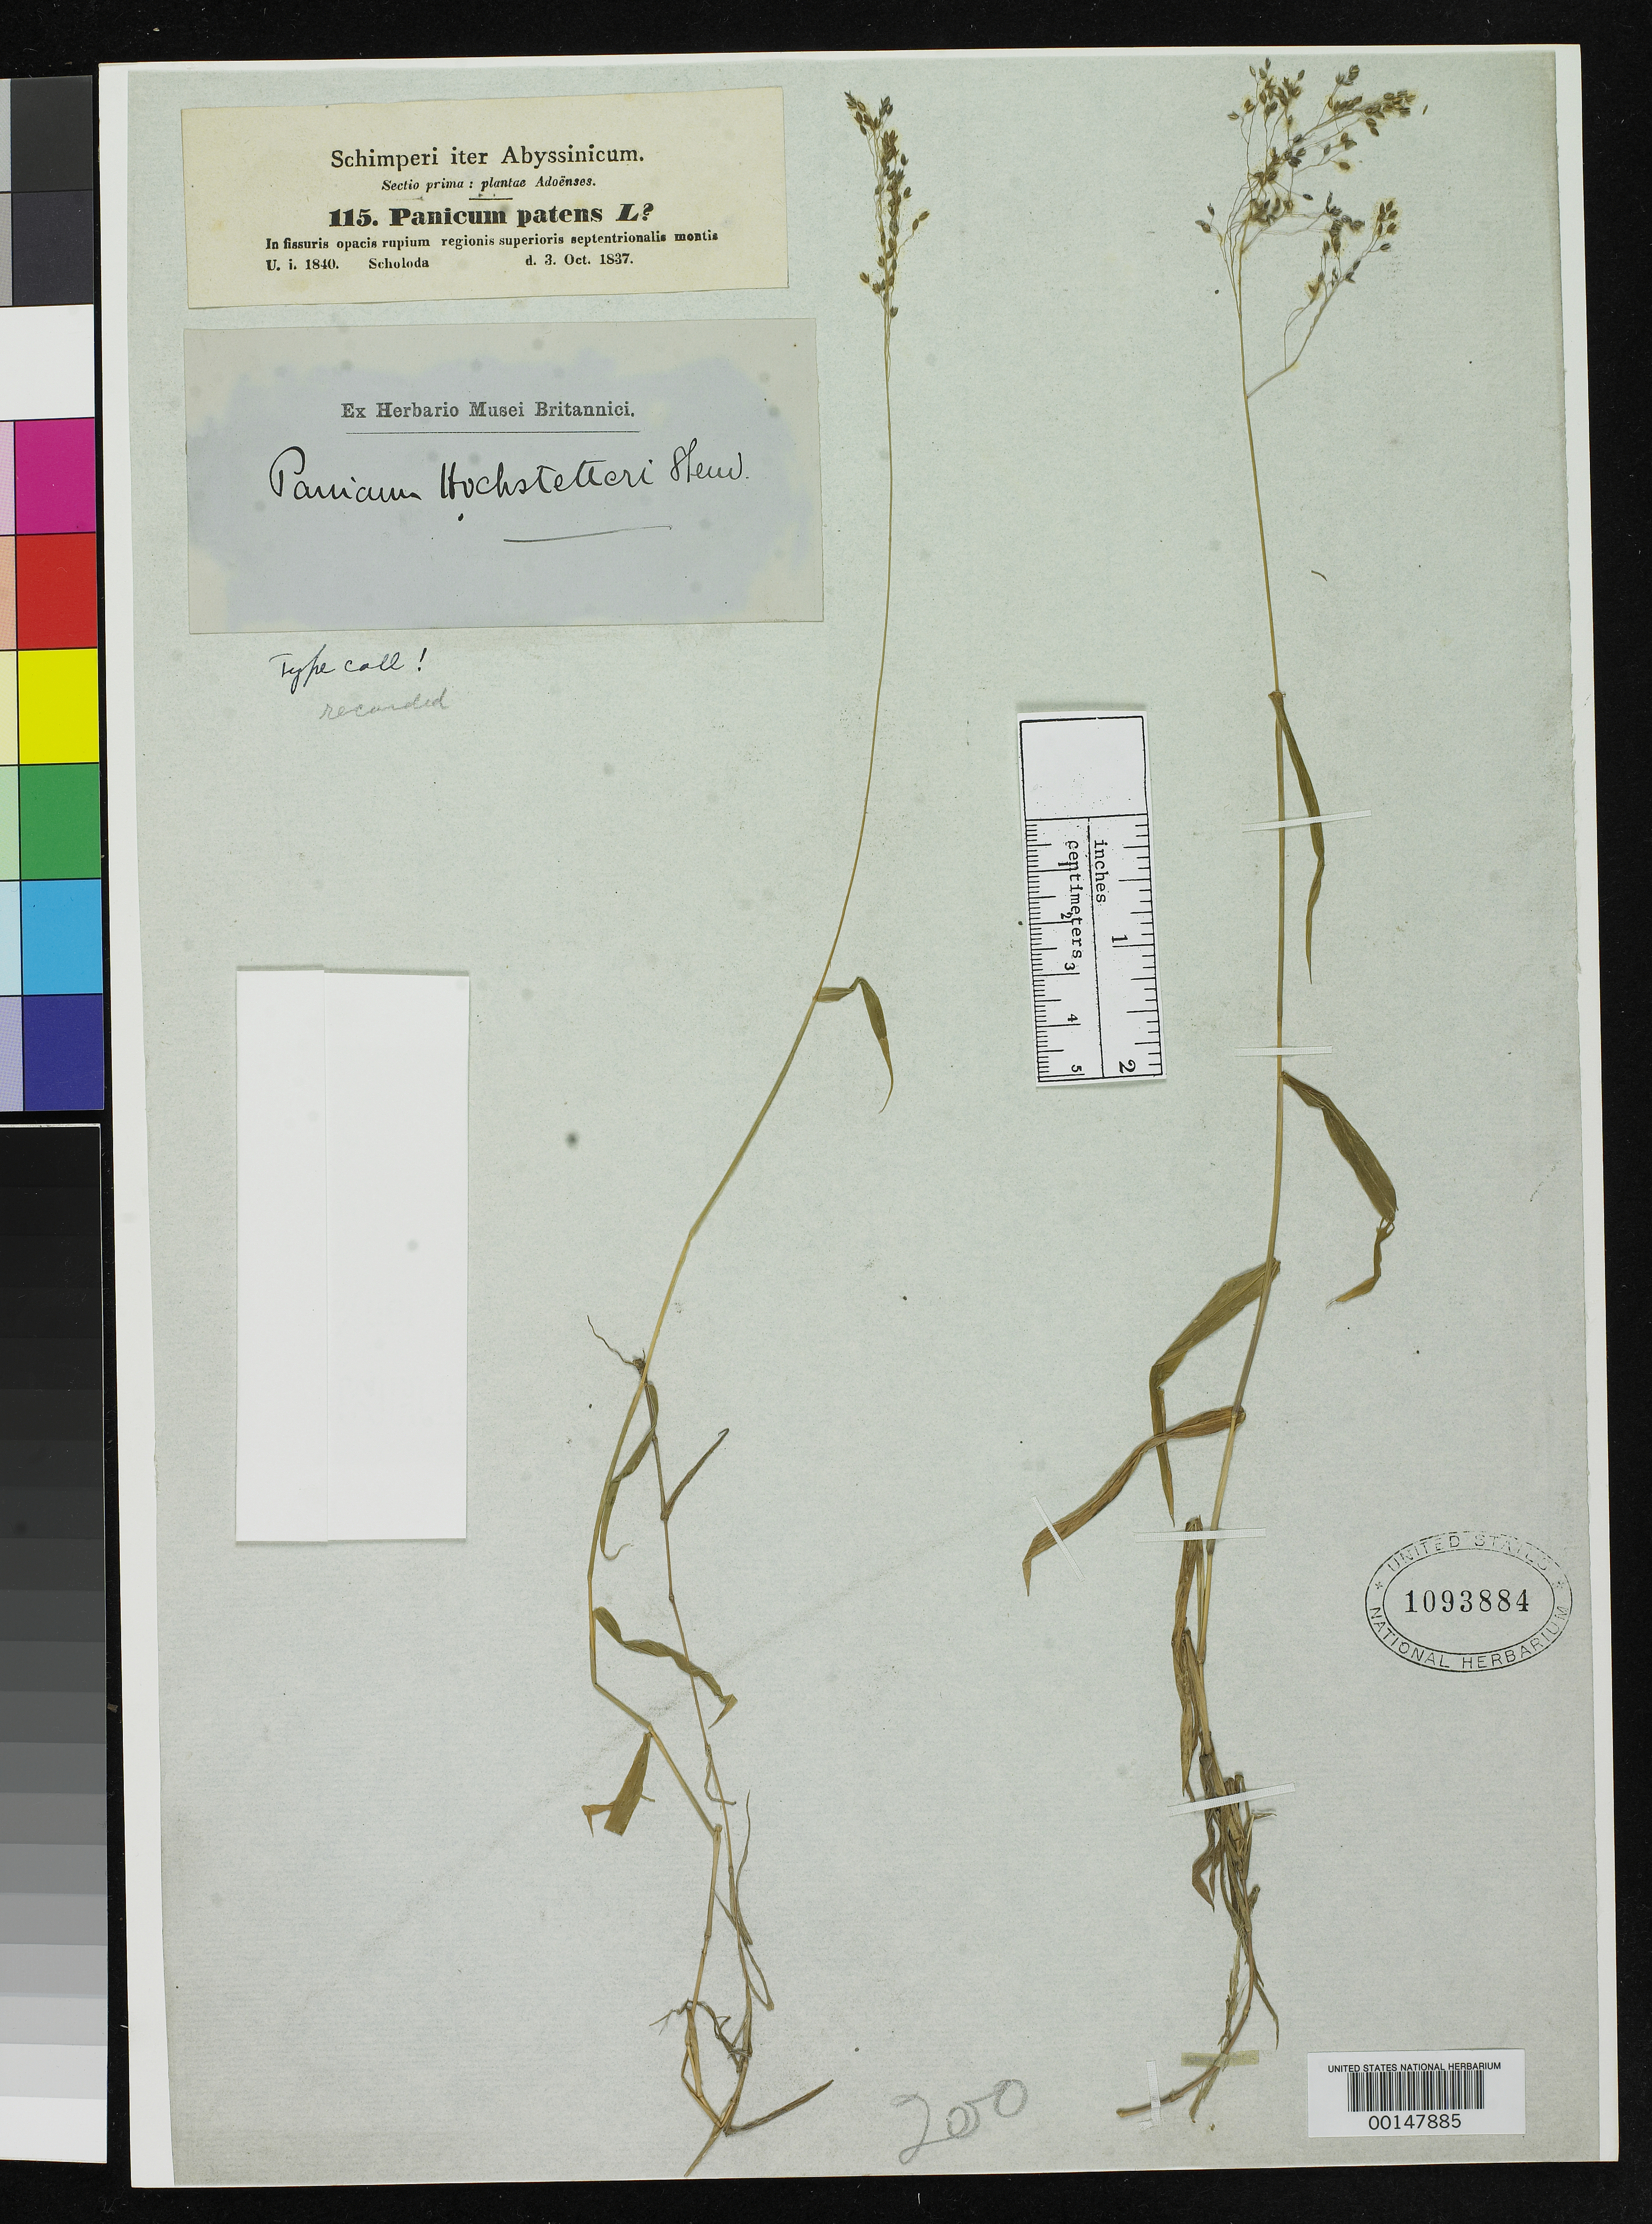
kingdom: Plantae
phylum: Tracheophyta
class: Liliopsida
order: Poales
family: Poaceae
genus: Panicum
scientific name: Panicum hochstetteri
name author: Steud.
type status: Type Collection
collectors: G. W. Schimper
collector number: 115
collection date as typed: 03 Oct 1837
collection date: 1837-10-03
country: Ethiopia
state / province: Tigray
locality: Near Adwa.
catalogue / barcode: US 1093884